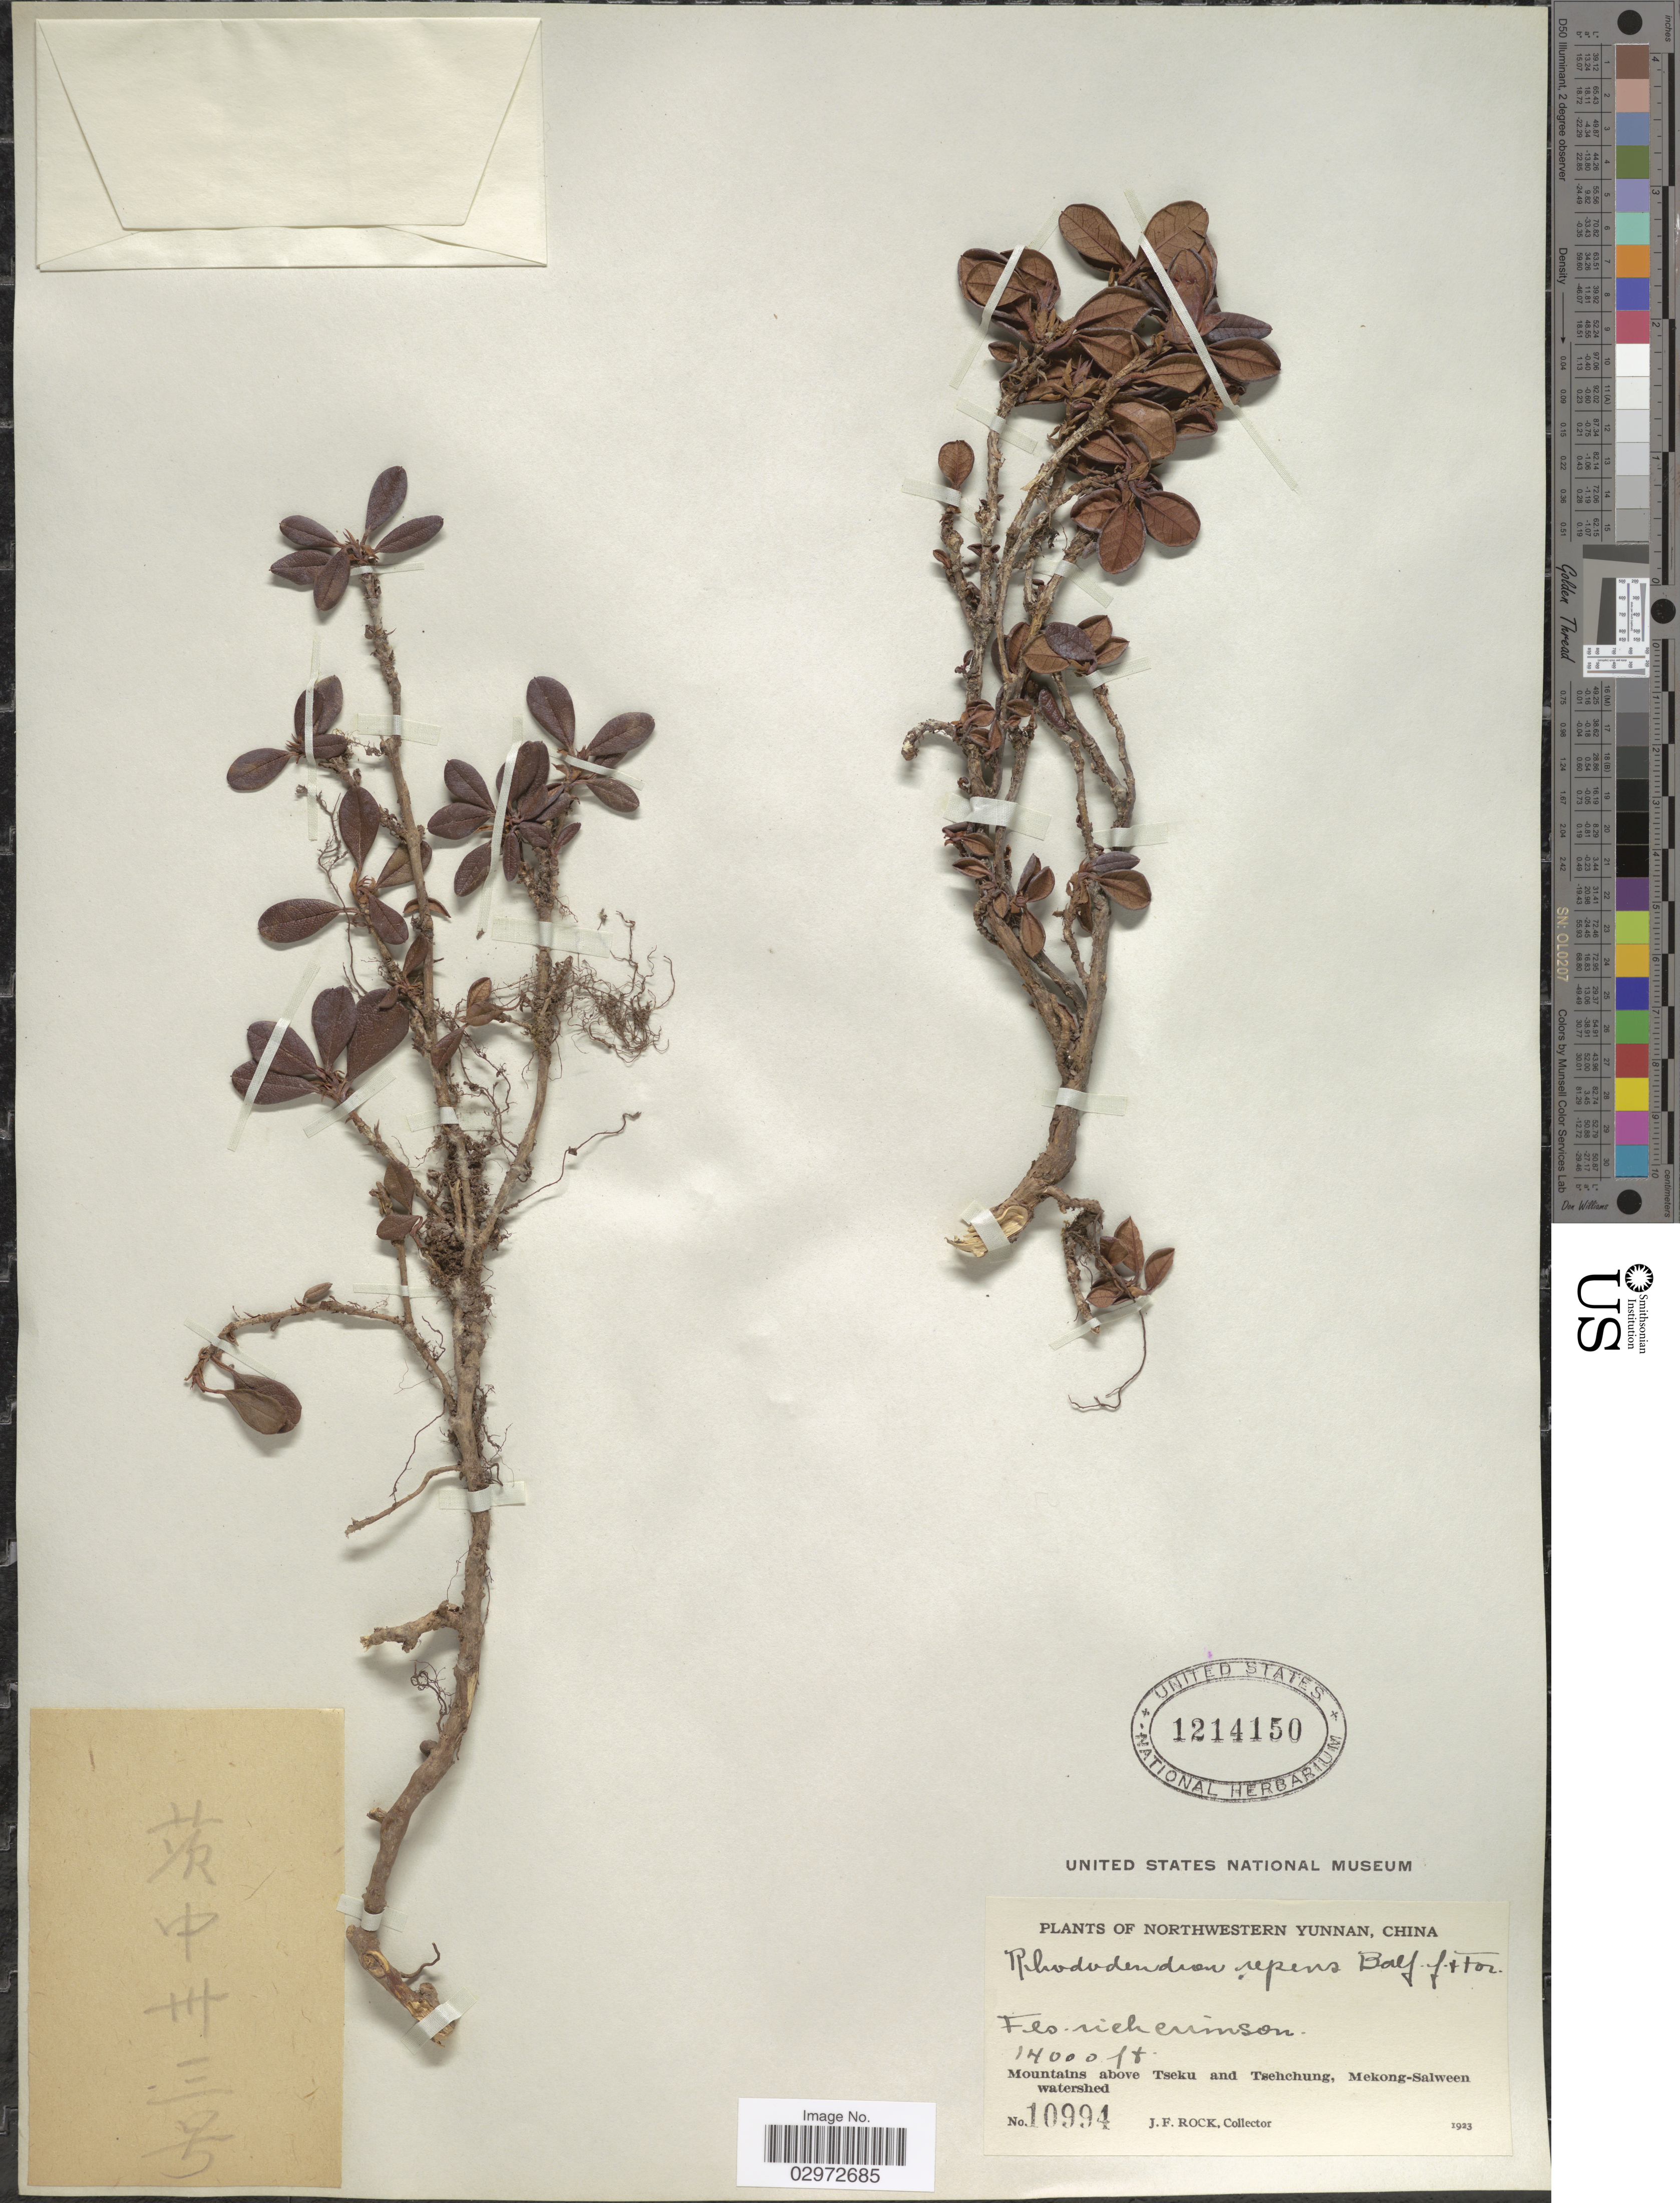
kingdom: Plantae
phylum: Tracheophyta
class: Magnoliopsida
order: Ericales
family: Ericaceae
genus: Rhododendron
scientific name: Rhododendron repens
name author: Balf. f. & Forrest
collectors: J. Rock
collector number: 10994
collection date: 1923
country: China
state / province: Yunnan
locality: Northwestern Yunnan. Mountains above Tseku and Tsehchung, Mekong-Salween watershed.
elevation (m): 4267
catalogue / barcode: US 1214150